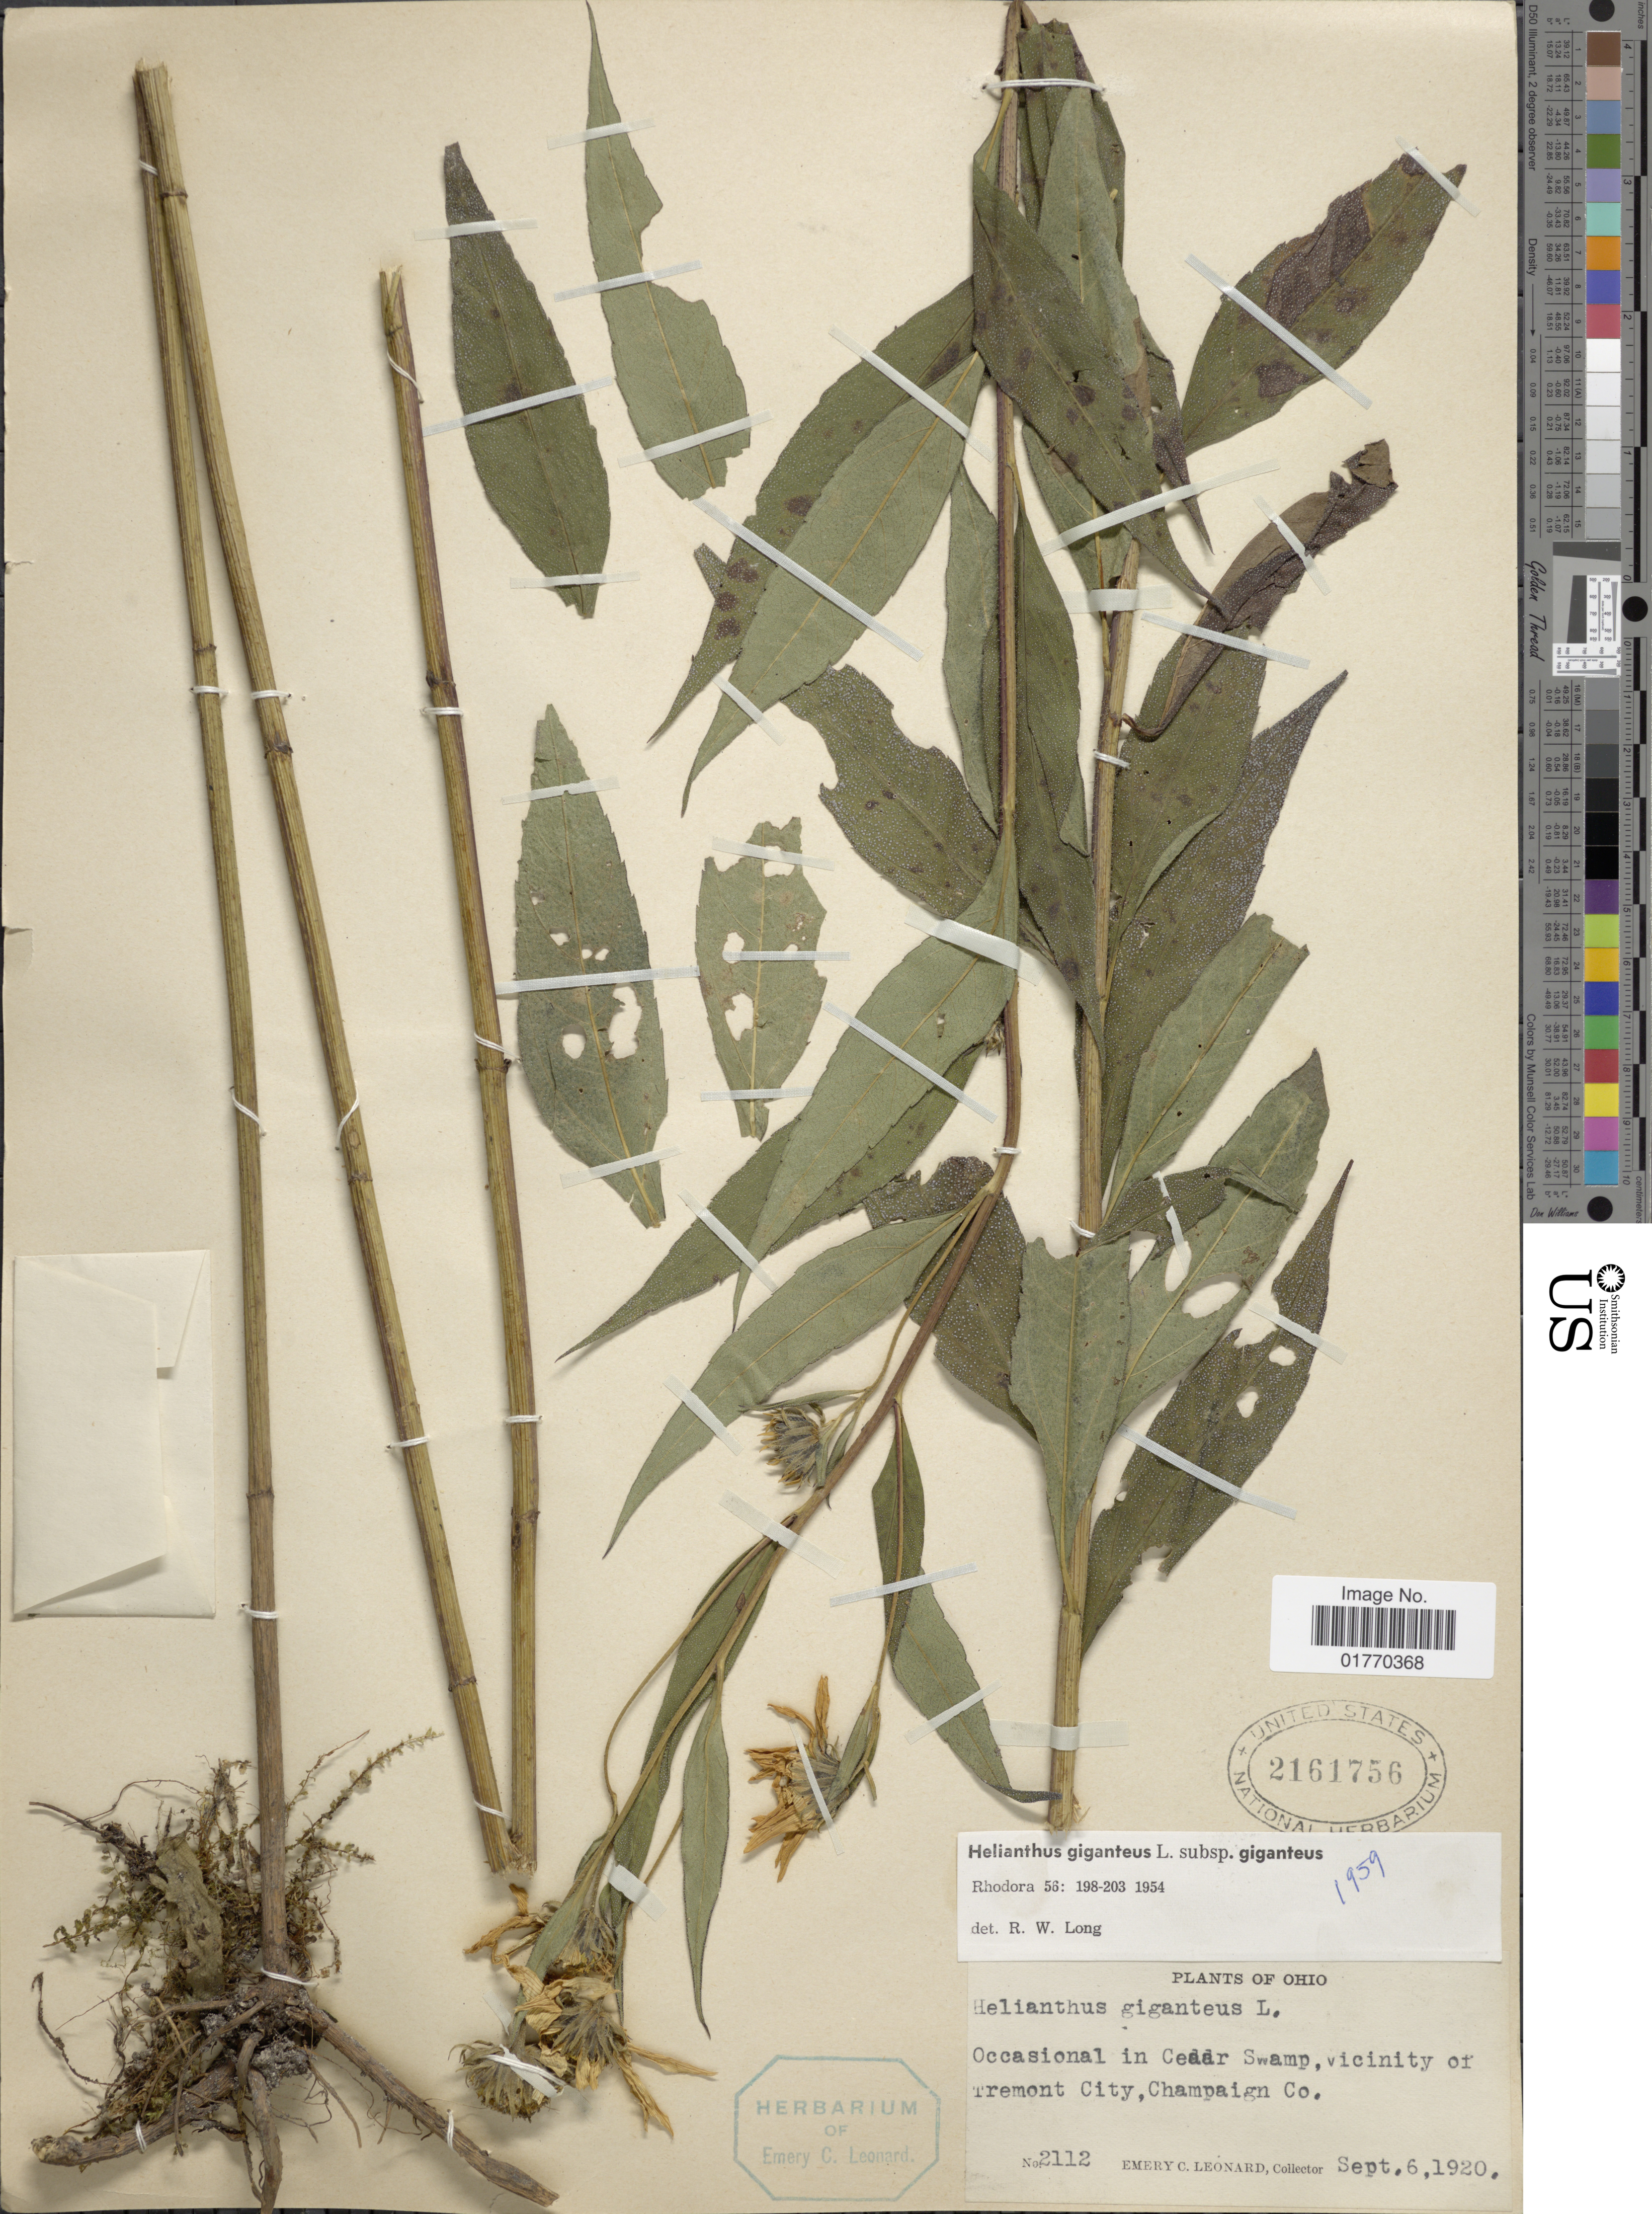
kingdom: Plantae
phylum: Tracheophyta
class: Magnoliopsida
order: Asterales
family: Asteraceae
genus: Helianthus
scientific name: Helianthus giganteus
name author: L.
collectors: E. C. Leonard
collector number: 2112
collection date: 1920-09-06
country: United States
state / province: Ohio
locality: Occasional in Cedar Swamp, vicinity of Tremont City, Champaigne Co.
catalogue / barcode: US 2161756